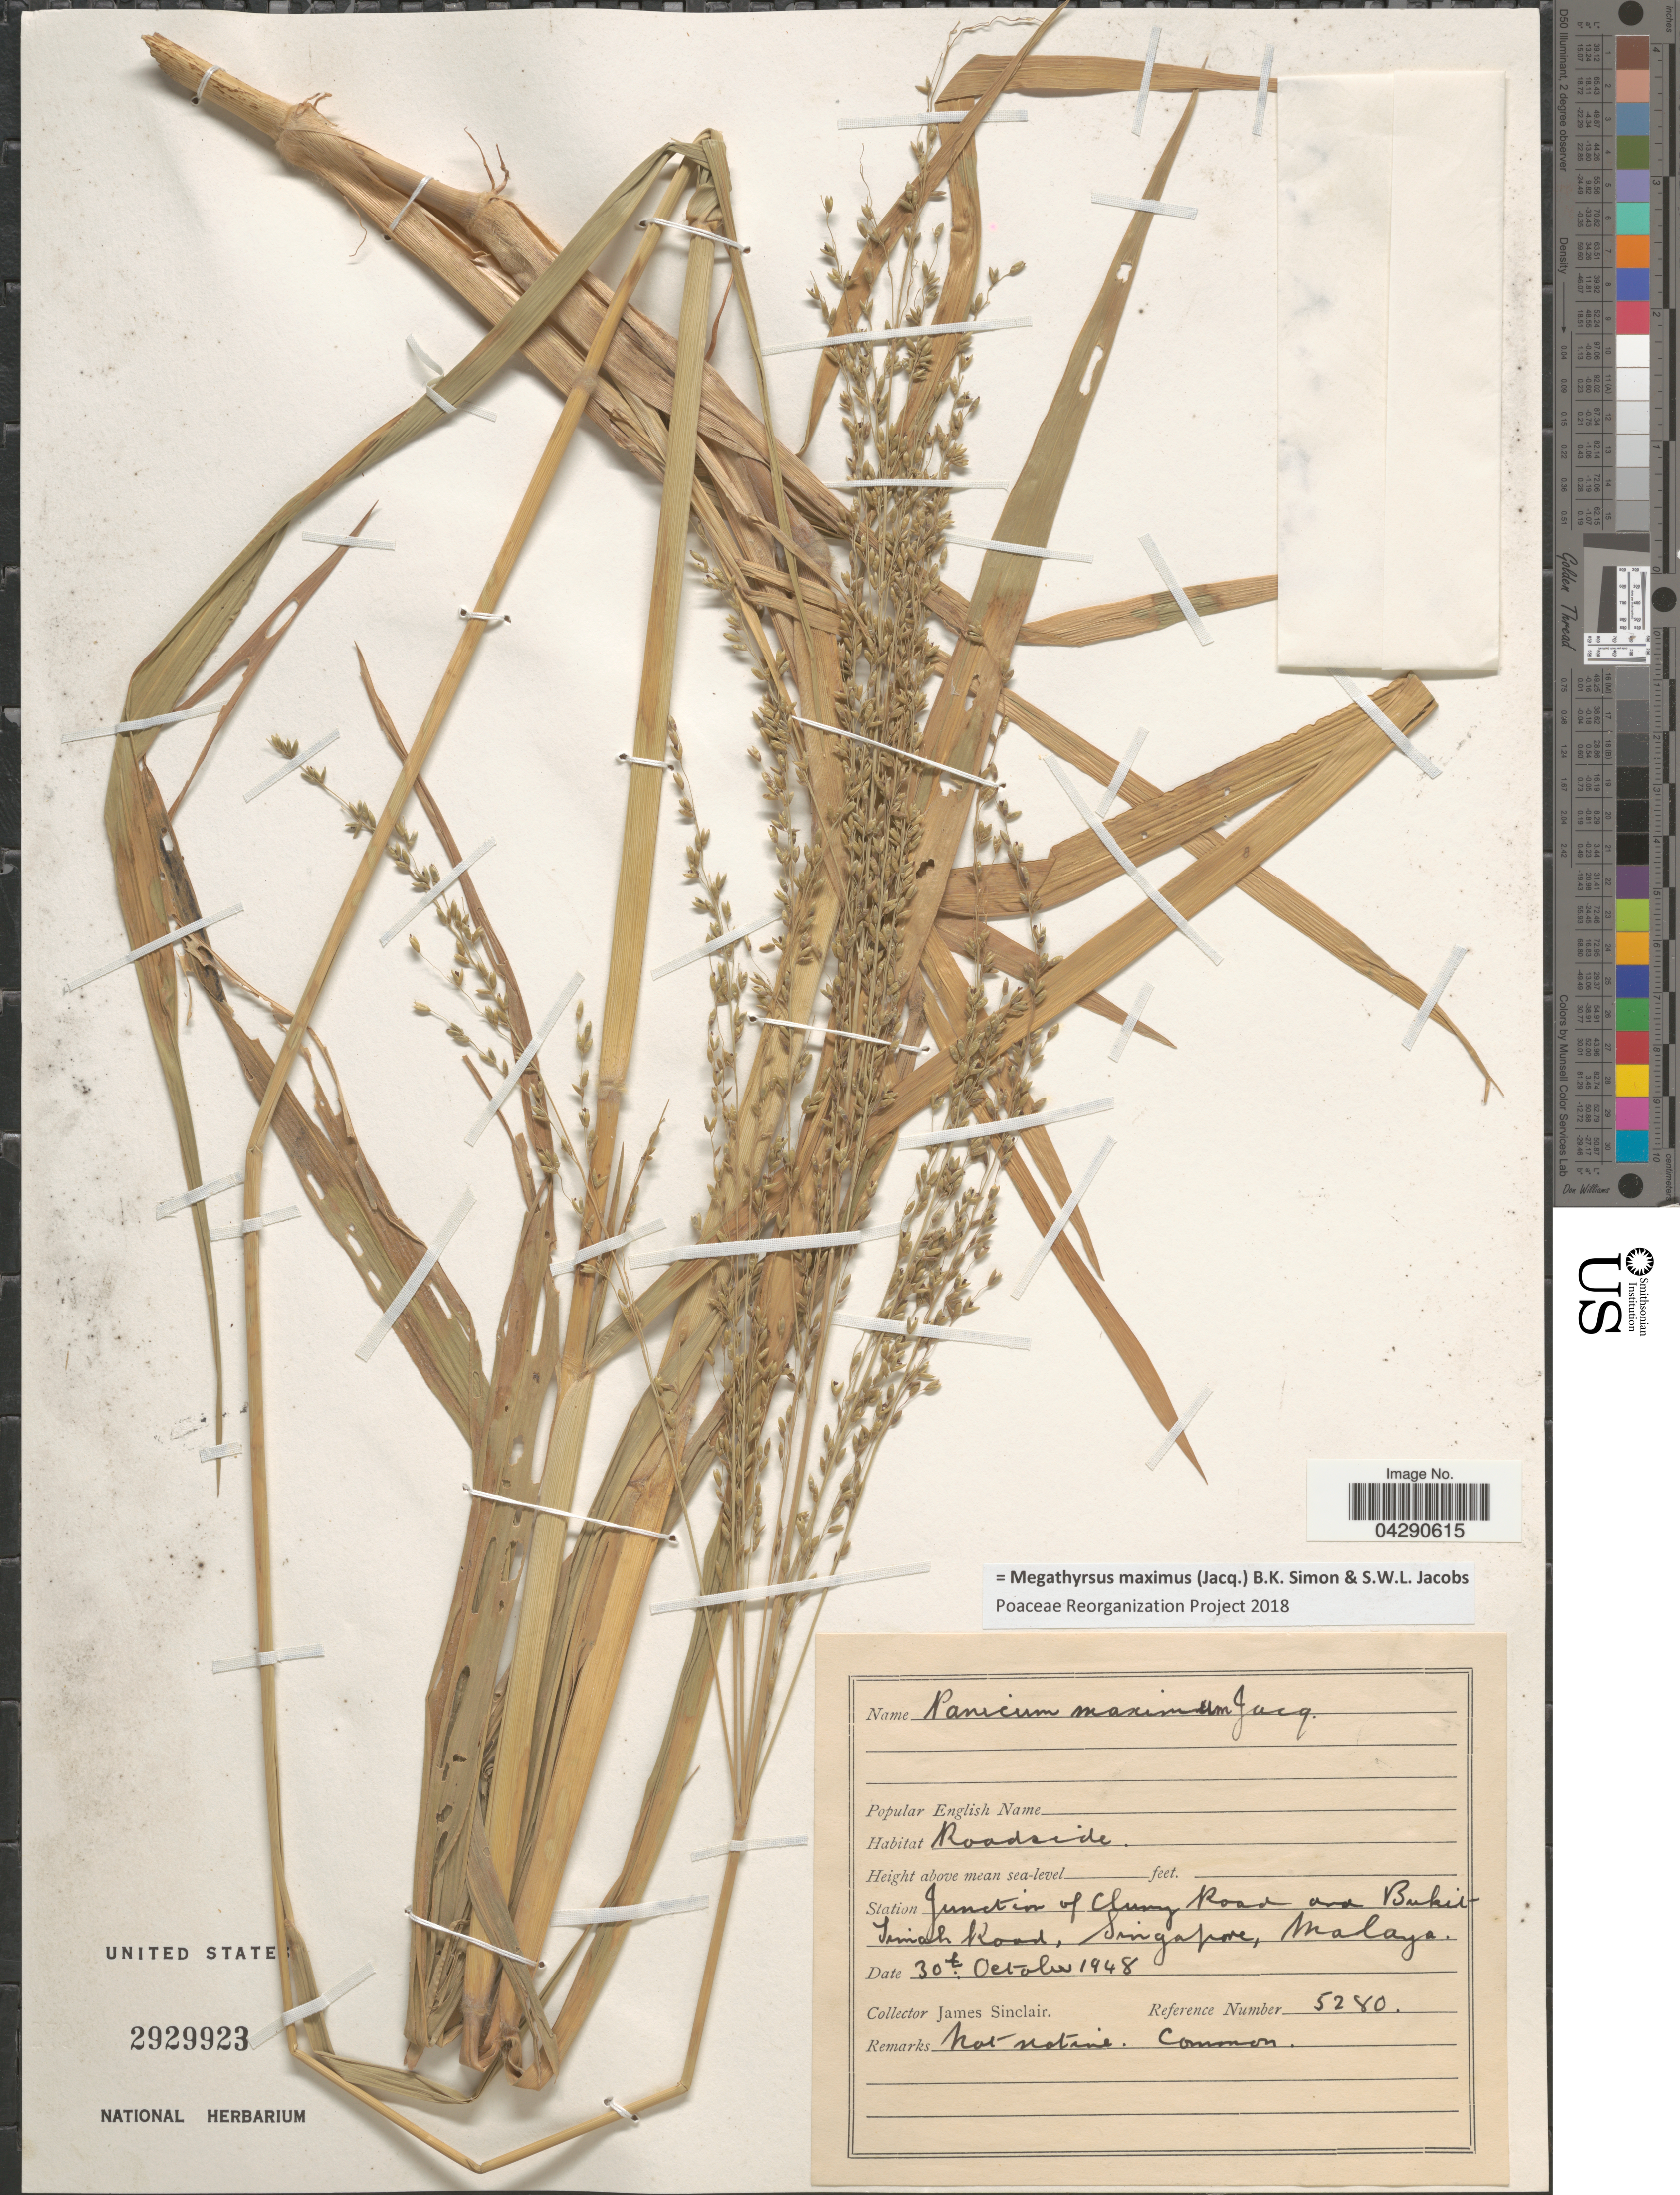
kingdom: Plantae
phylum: Tracheophyta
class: Liliopsida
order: Poales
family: Poaceae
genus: Megathyrsus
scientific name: Megathyrsus maximus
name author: (Jacq.) B.K. Simon & S.W.L. Jacobs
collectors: J. Sinclair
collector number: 5280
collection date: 1948-10-30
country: Singapore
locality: Station Junction of Cluny Road and Bukit Timah Road, Malaya.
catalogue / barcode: US 2929923